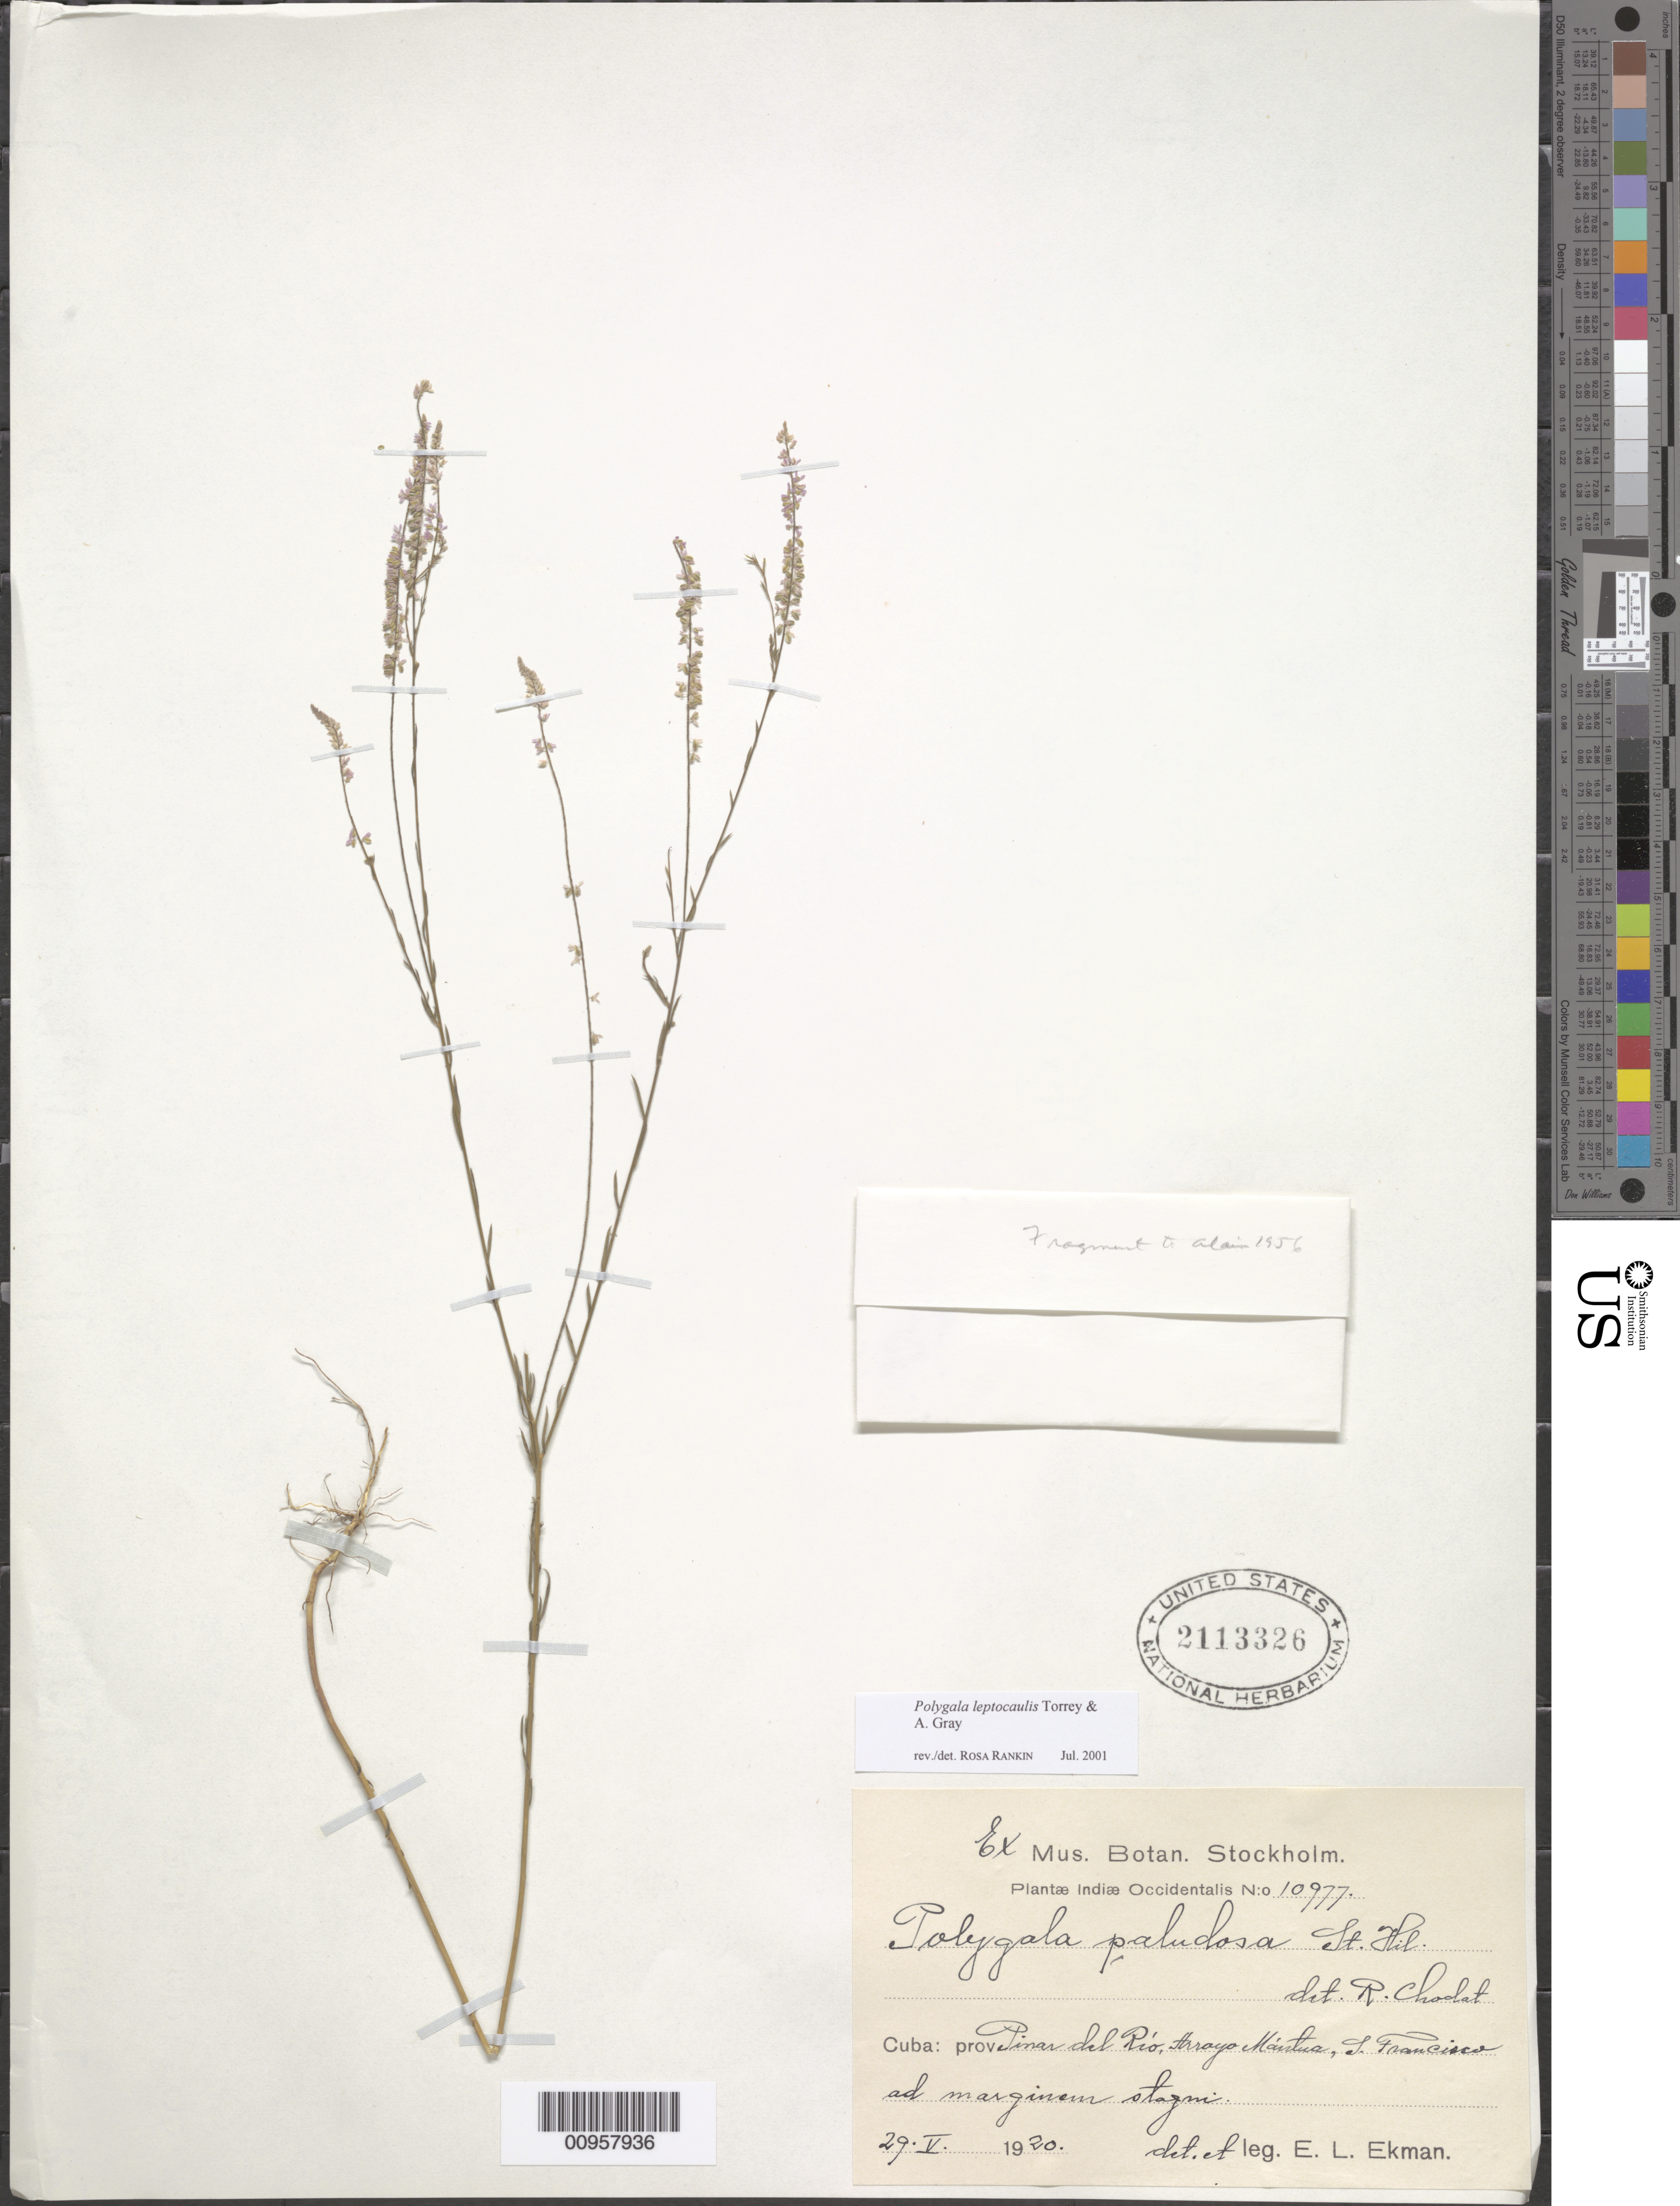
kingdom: Plantae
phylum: Tracheophyta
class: Magnoliopsida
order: Fabales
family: Polygalaceae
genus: Polygala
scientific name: Polygala leptocaulis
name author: Torr. & A. Gray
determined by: Rankin Rodriguez, Rosa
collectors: E. L. Ekman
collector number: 10977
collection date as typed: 29 May 1920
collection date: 1920-05-29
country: Cuba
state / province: Pinar del Rio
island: Cuba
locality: Arroyo Mántua, "L Francisco"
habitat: Ad marginem stagmi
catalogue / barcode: US 2113326